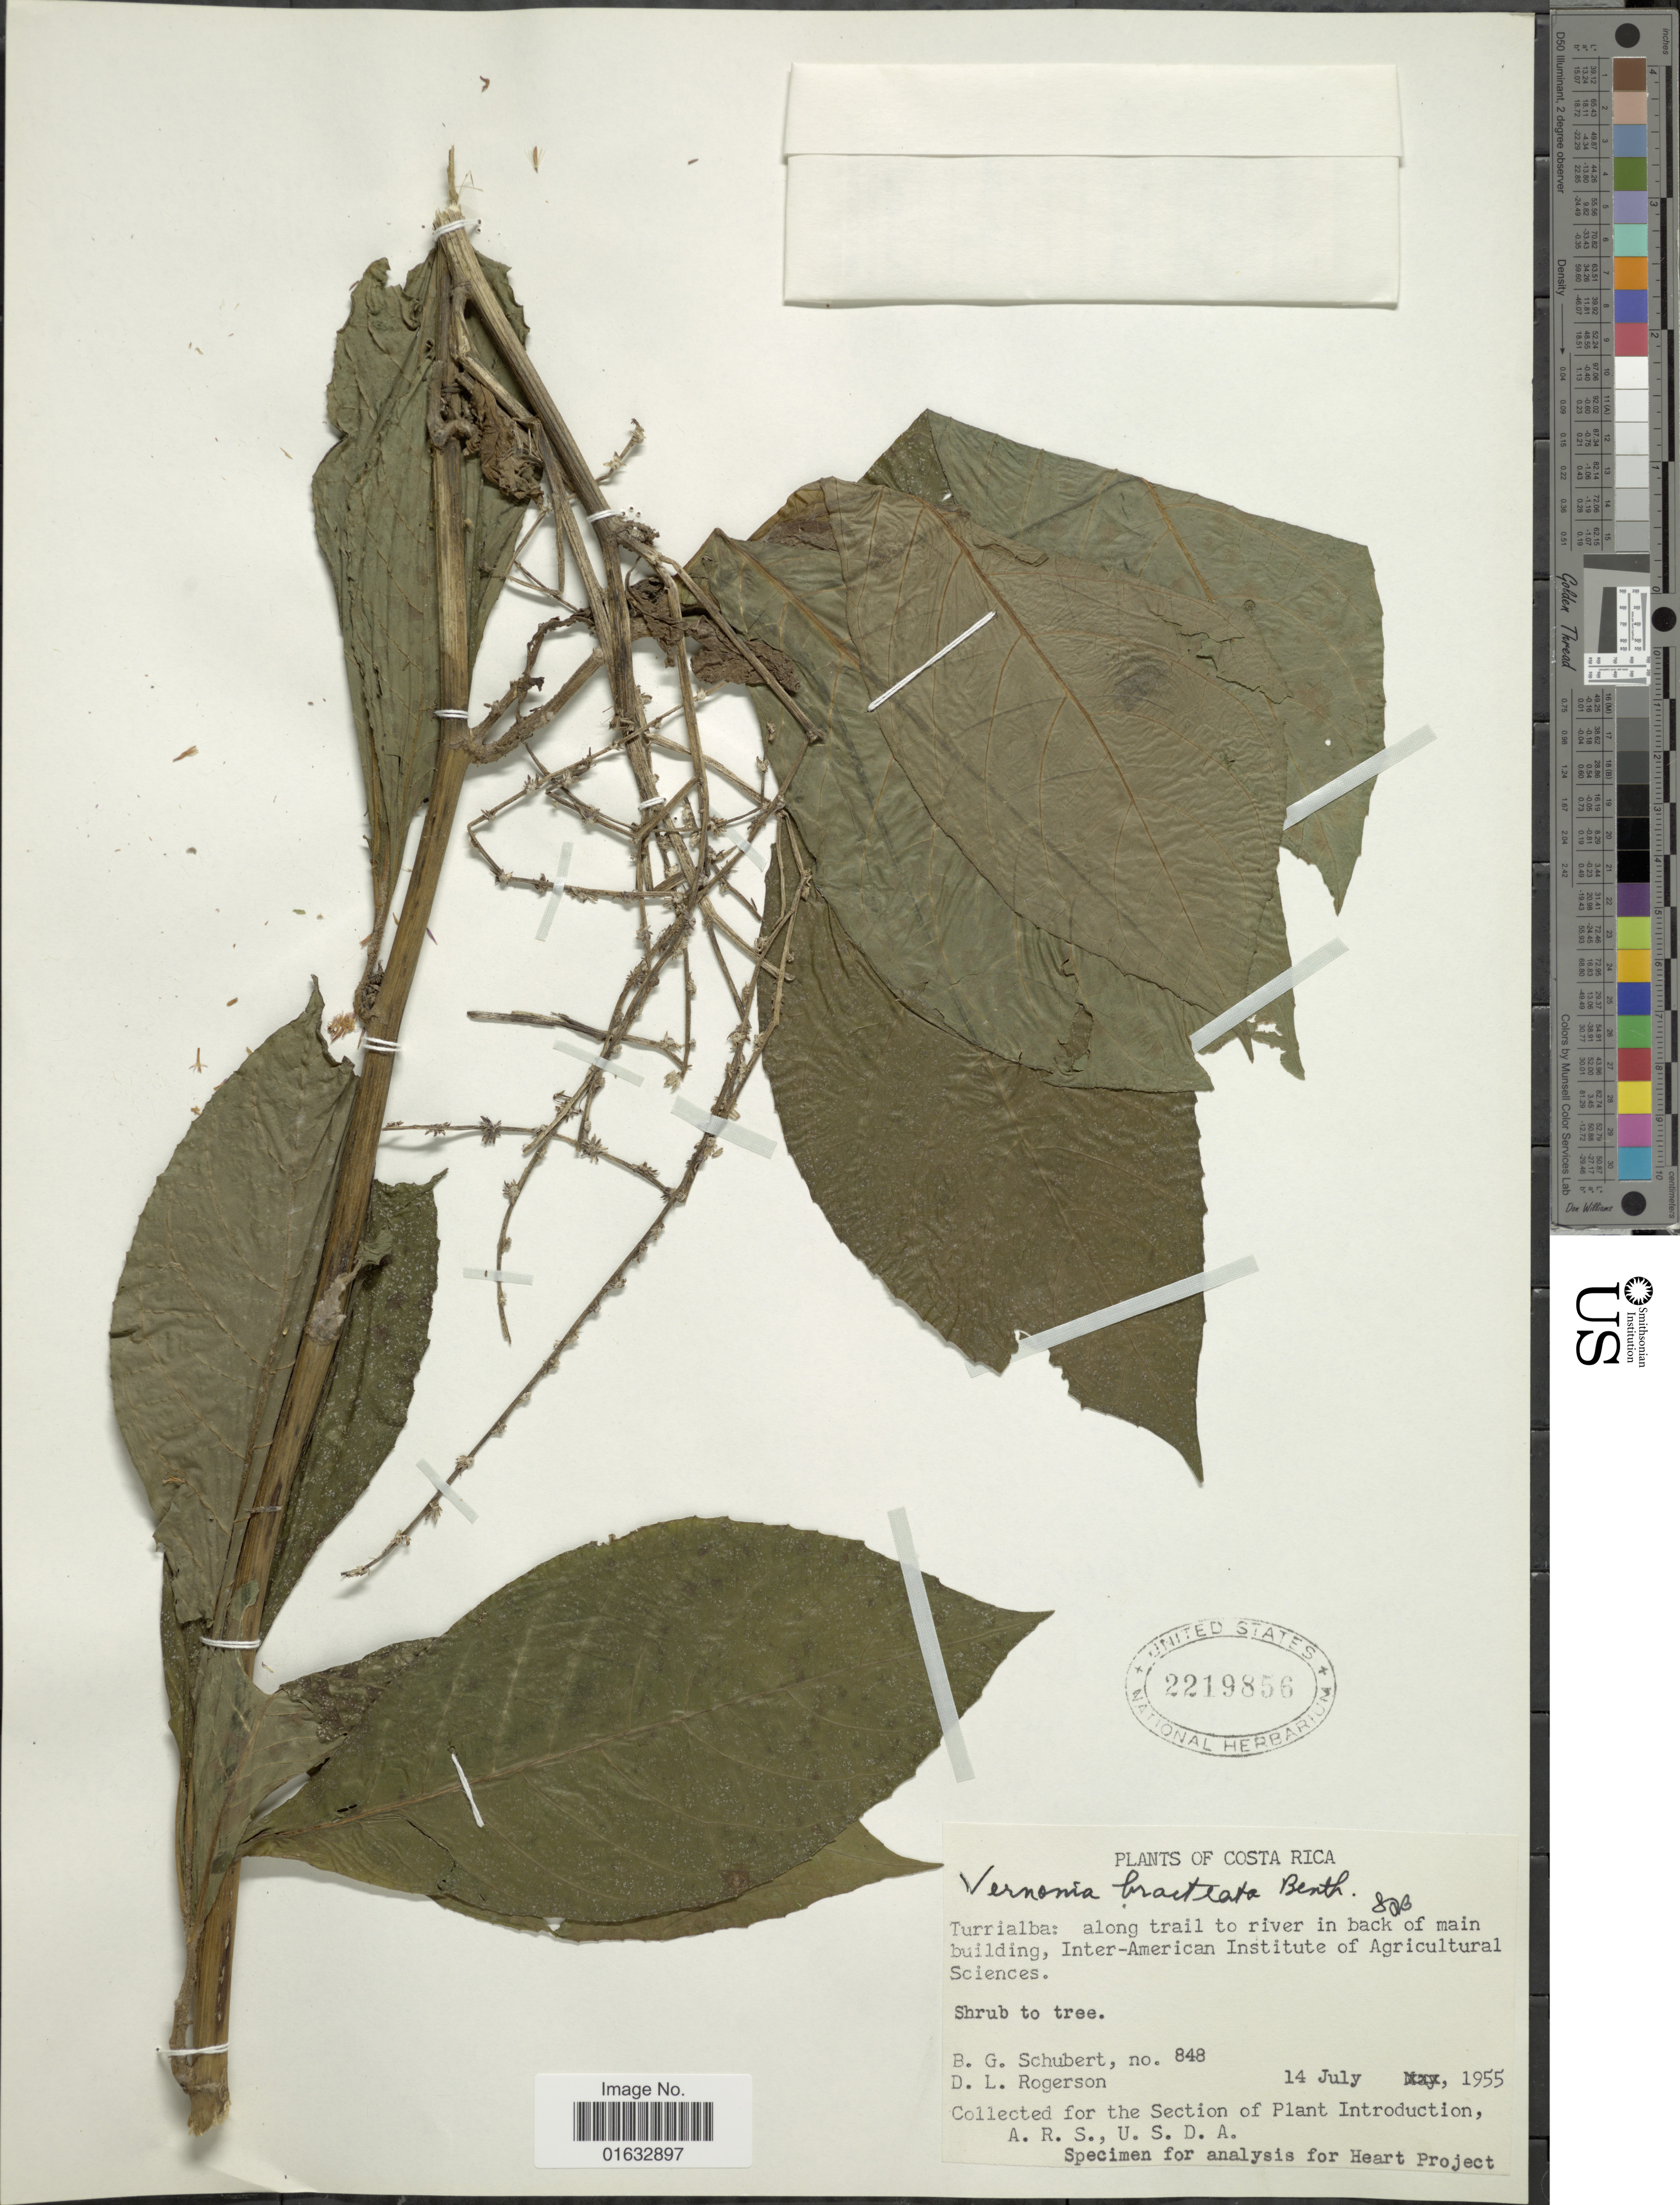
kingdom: Plantae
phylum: Tracheophyta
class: Magnoliopsida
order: Asterales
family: Asteraceae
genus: Eirmocephala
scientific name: Eirmocephala brachiata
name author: (Benth.) H. Rob.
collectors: B. Schubert & D. Rogerson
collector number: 848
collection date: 1955-07-14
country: Costa Rica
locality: Turrialba: along trail to river in back of main building, Inter-American Institute of Agricultural Sciences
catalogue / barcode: US 2219856